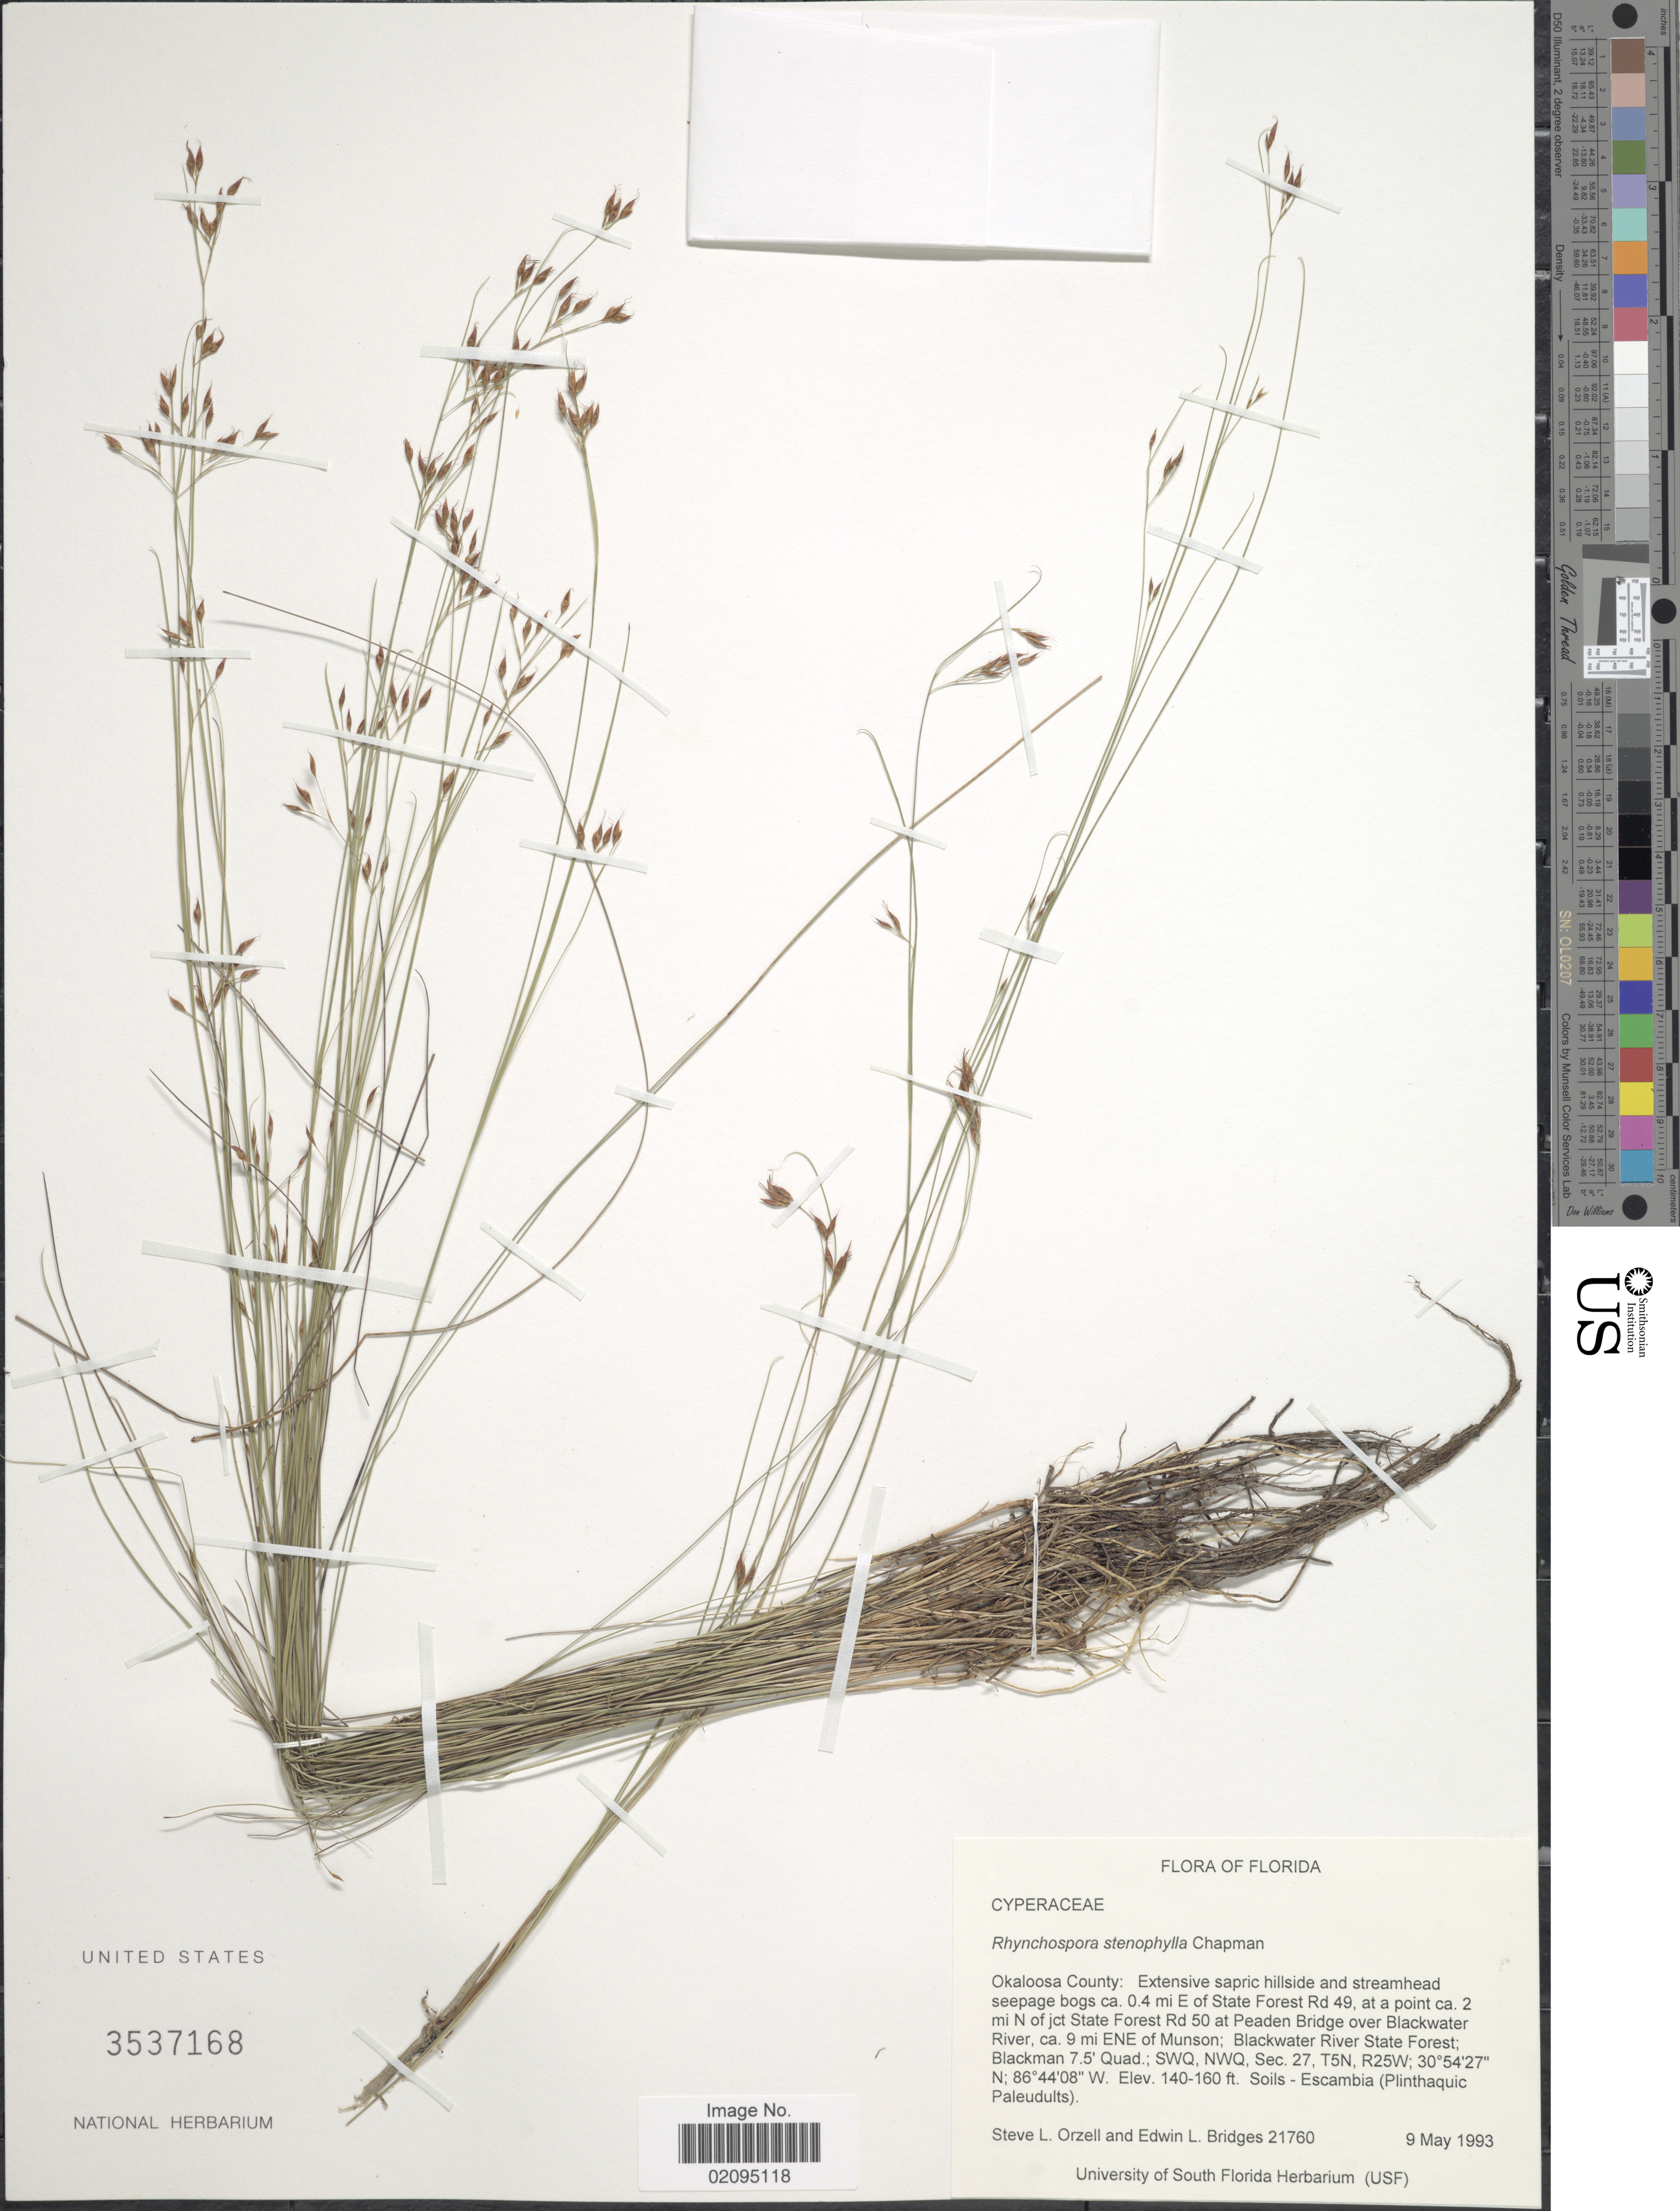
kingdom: Plantae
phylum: Tracheophyta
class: Liliopsida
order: Poales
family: Cyperaceae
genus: Rhynchospora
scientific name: Rhynchospora stenophylla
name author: Chapm.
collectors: S. Orzell & E. Bridges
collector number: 21760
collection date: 1993-05-09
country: United States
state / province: Florida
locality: Okaloosa County, ca. 0.4 mi. E of State Forest Rd 49, at a point ca. 2 mi N of jct State Forest Rd 50 at Peaden Bridge over Blackwater River, ca. 9 mi ENE of Munson; Blackwater River State Forest blackman 7.5' Quad.; SWQ, NWQ, Sec. 27, T5N, R25W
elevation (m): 43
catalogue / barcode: US 3537168